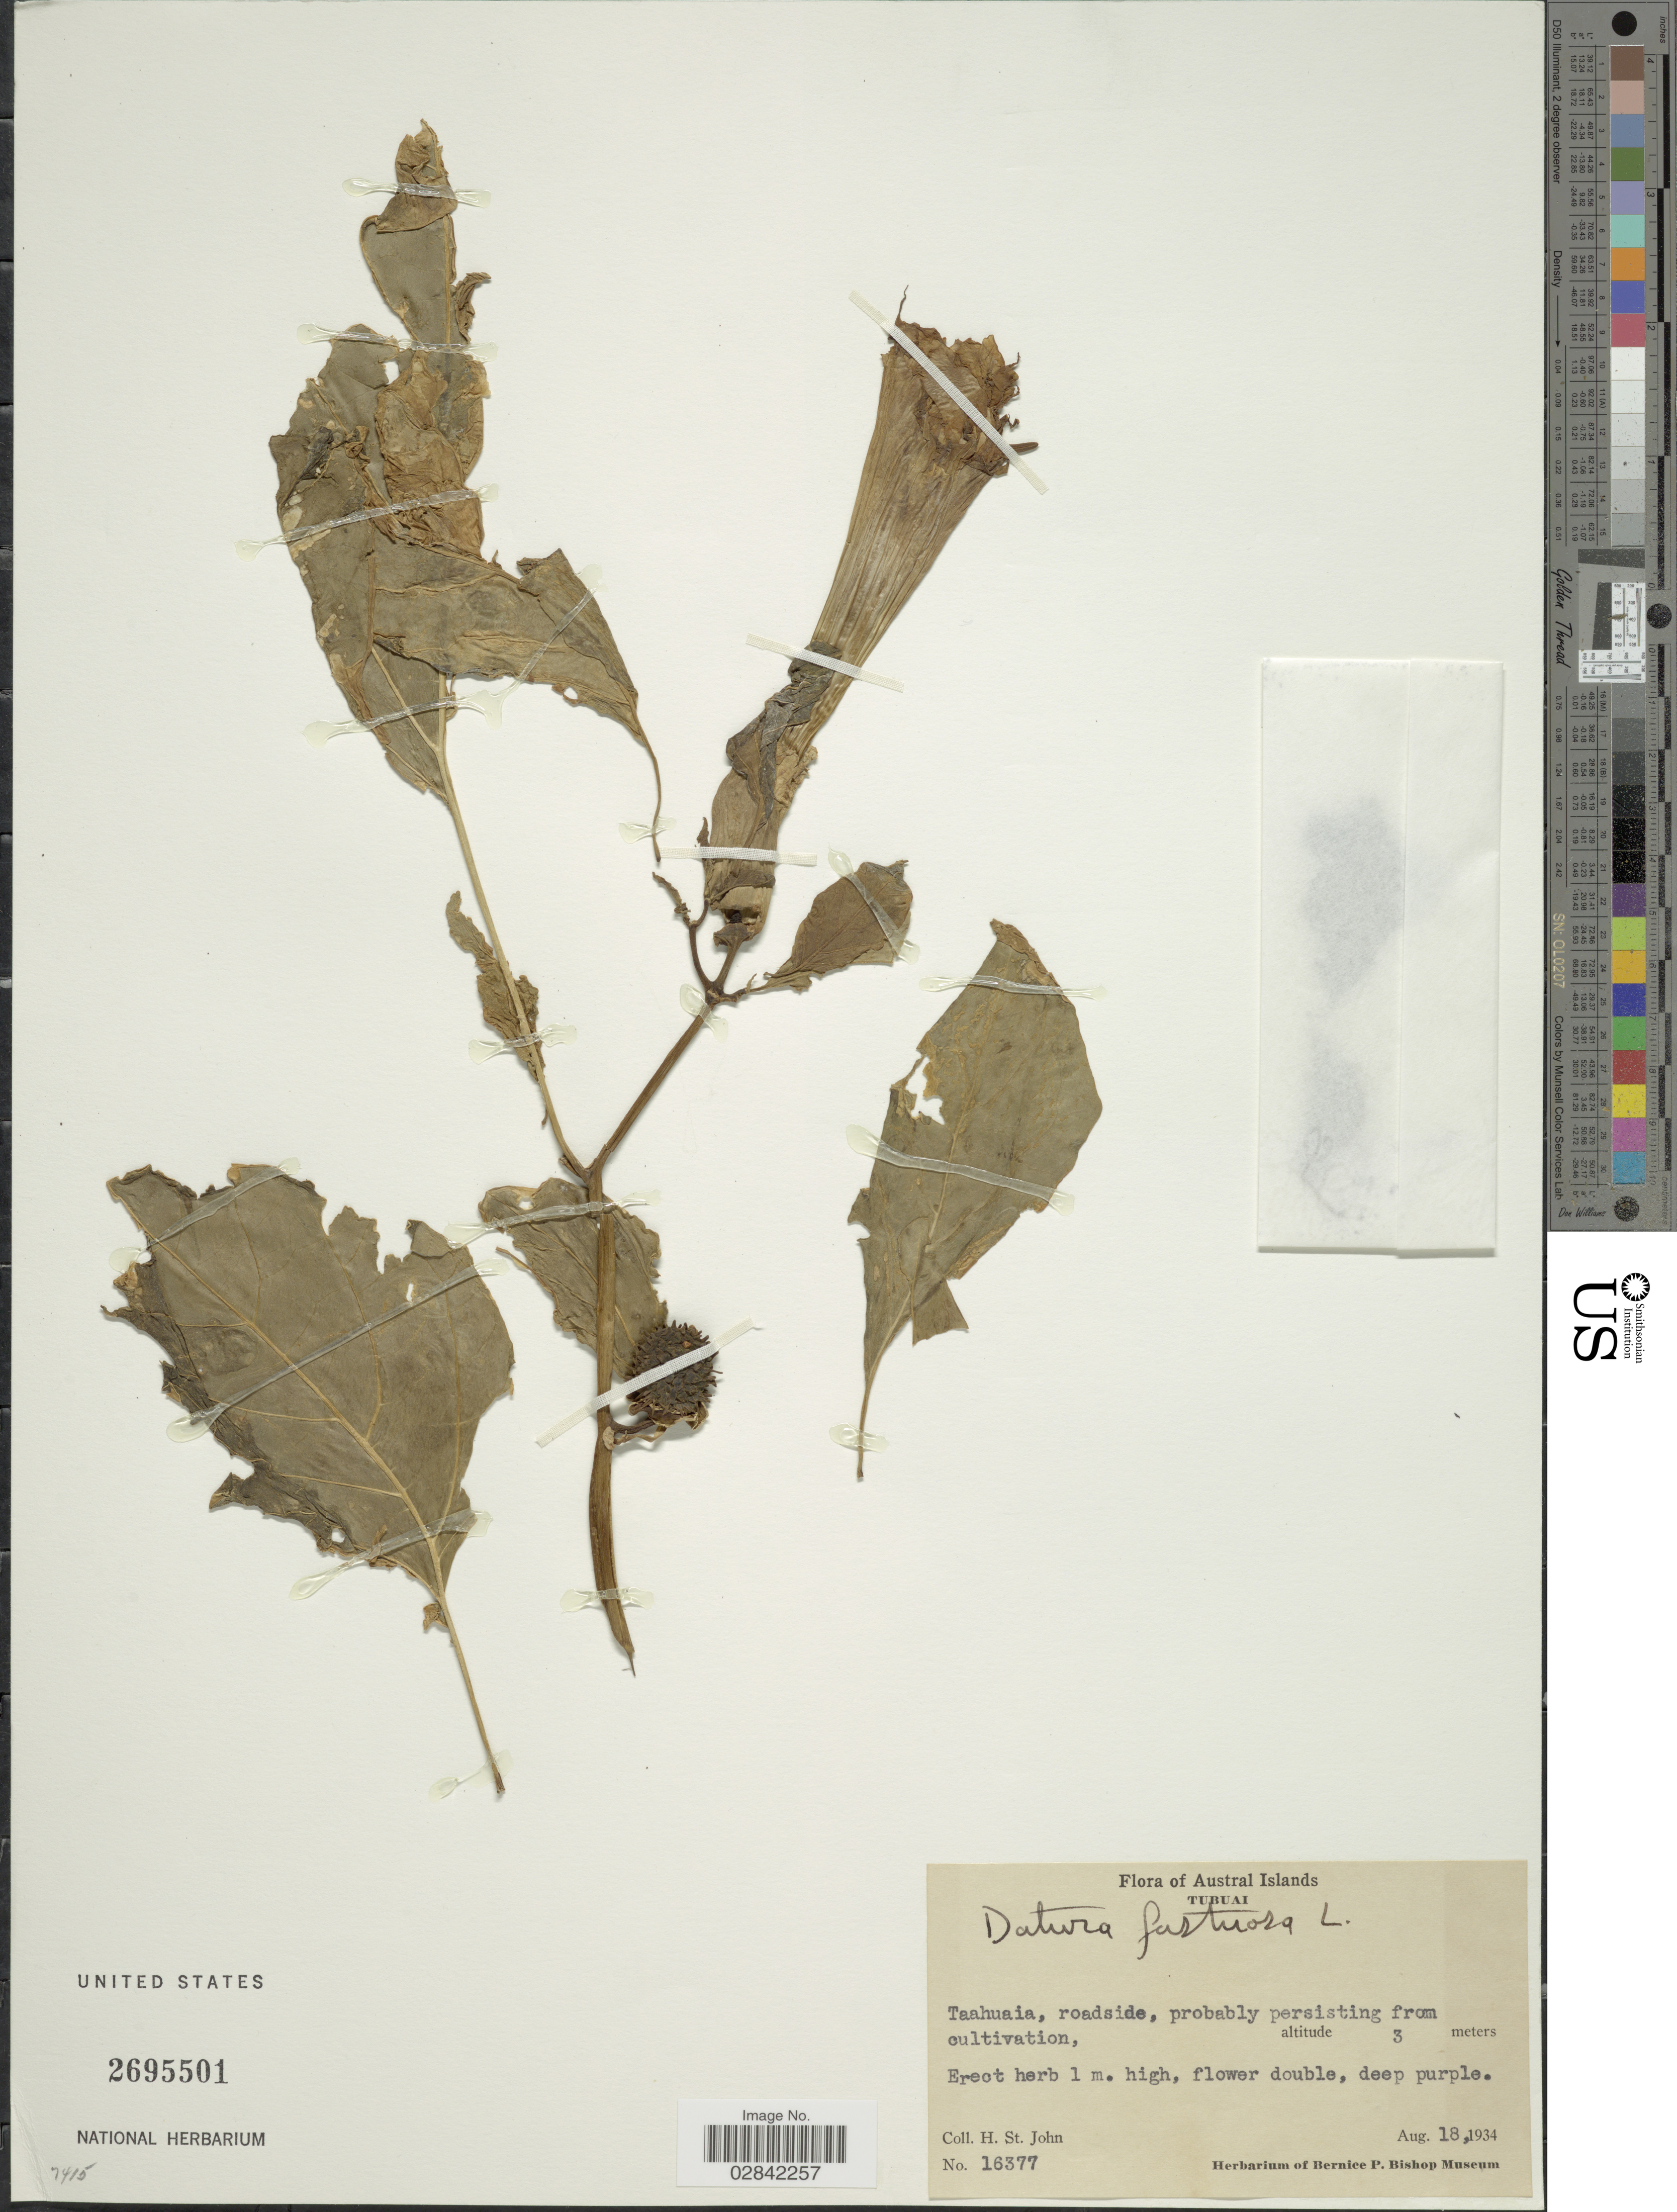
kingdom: Plantae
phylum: Tracheophyta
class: Magnoliopsida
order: Solanales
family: Solanaceae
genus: Datura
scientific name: Datura fastuosa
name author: L.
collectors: H. St. John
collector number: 16377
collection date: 1934-08-18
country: French Polynesia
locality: Austral Islands, Tubuai, Taahuaia, roadside.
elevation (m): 3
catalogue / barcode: US 2695501